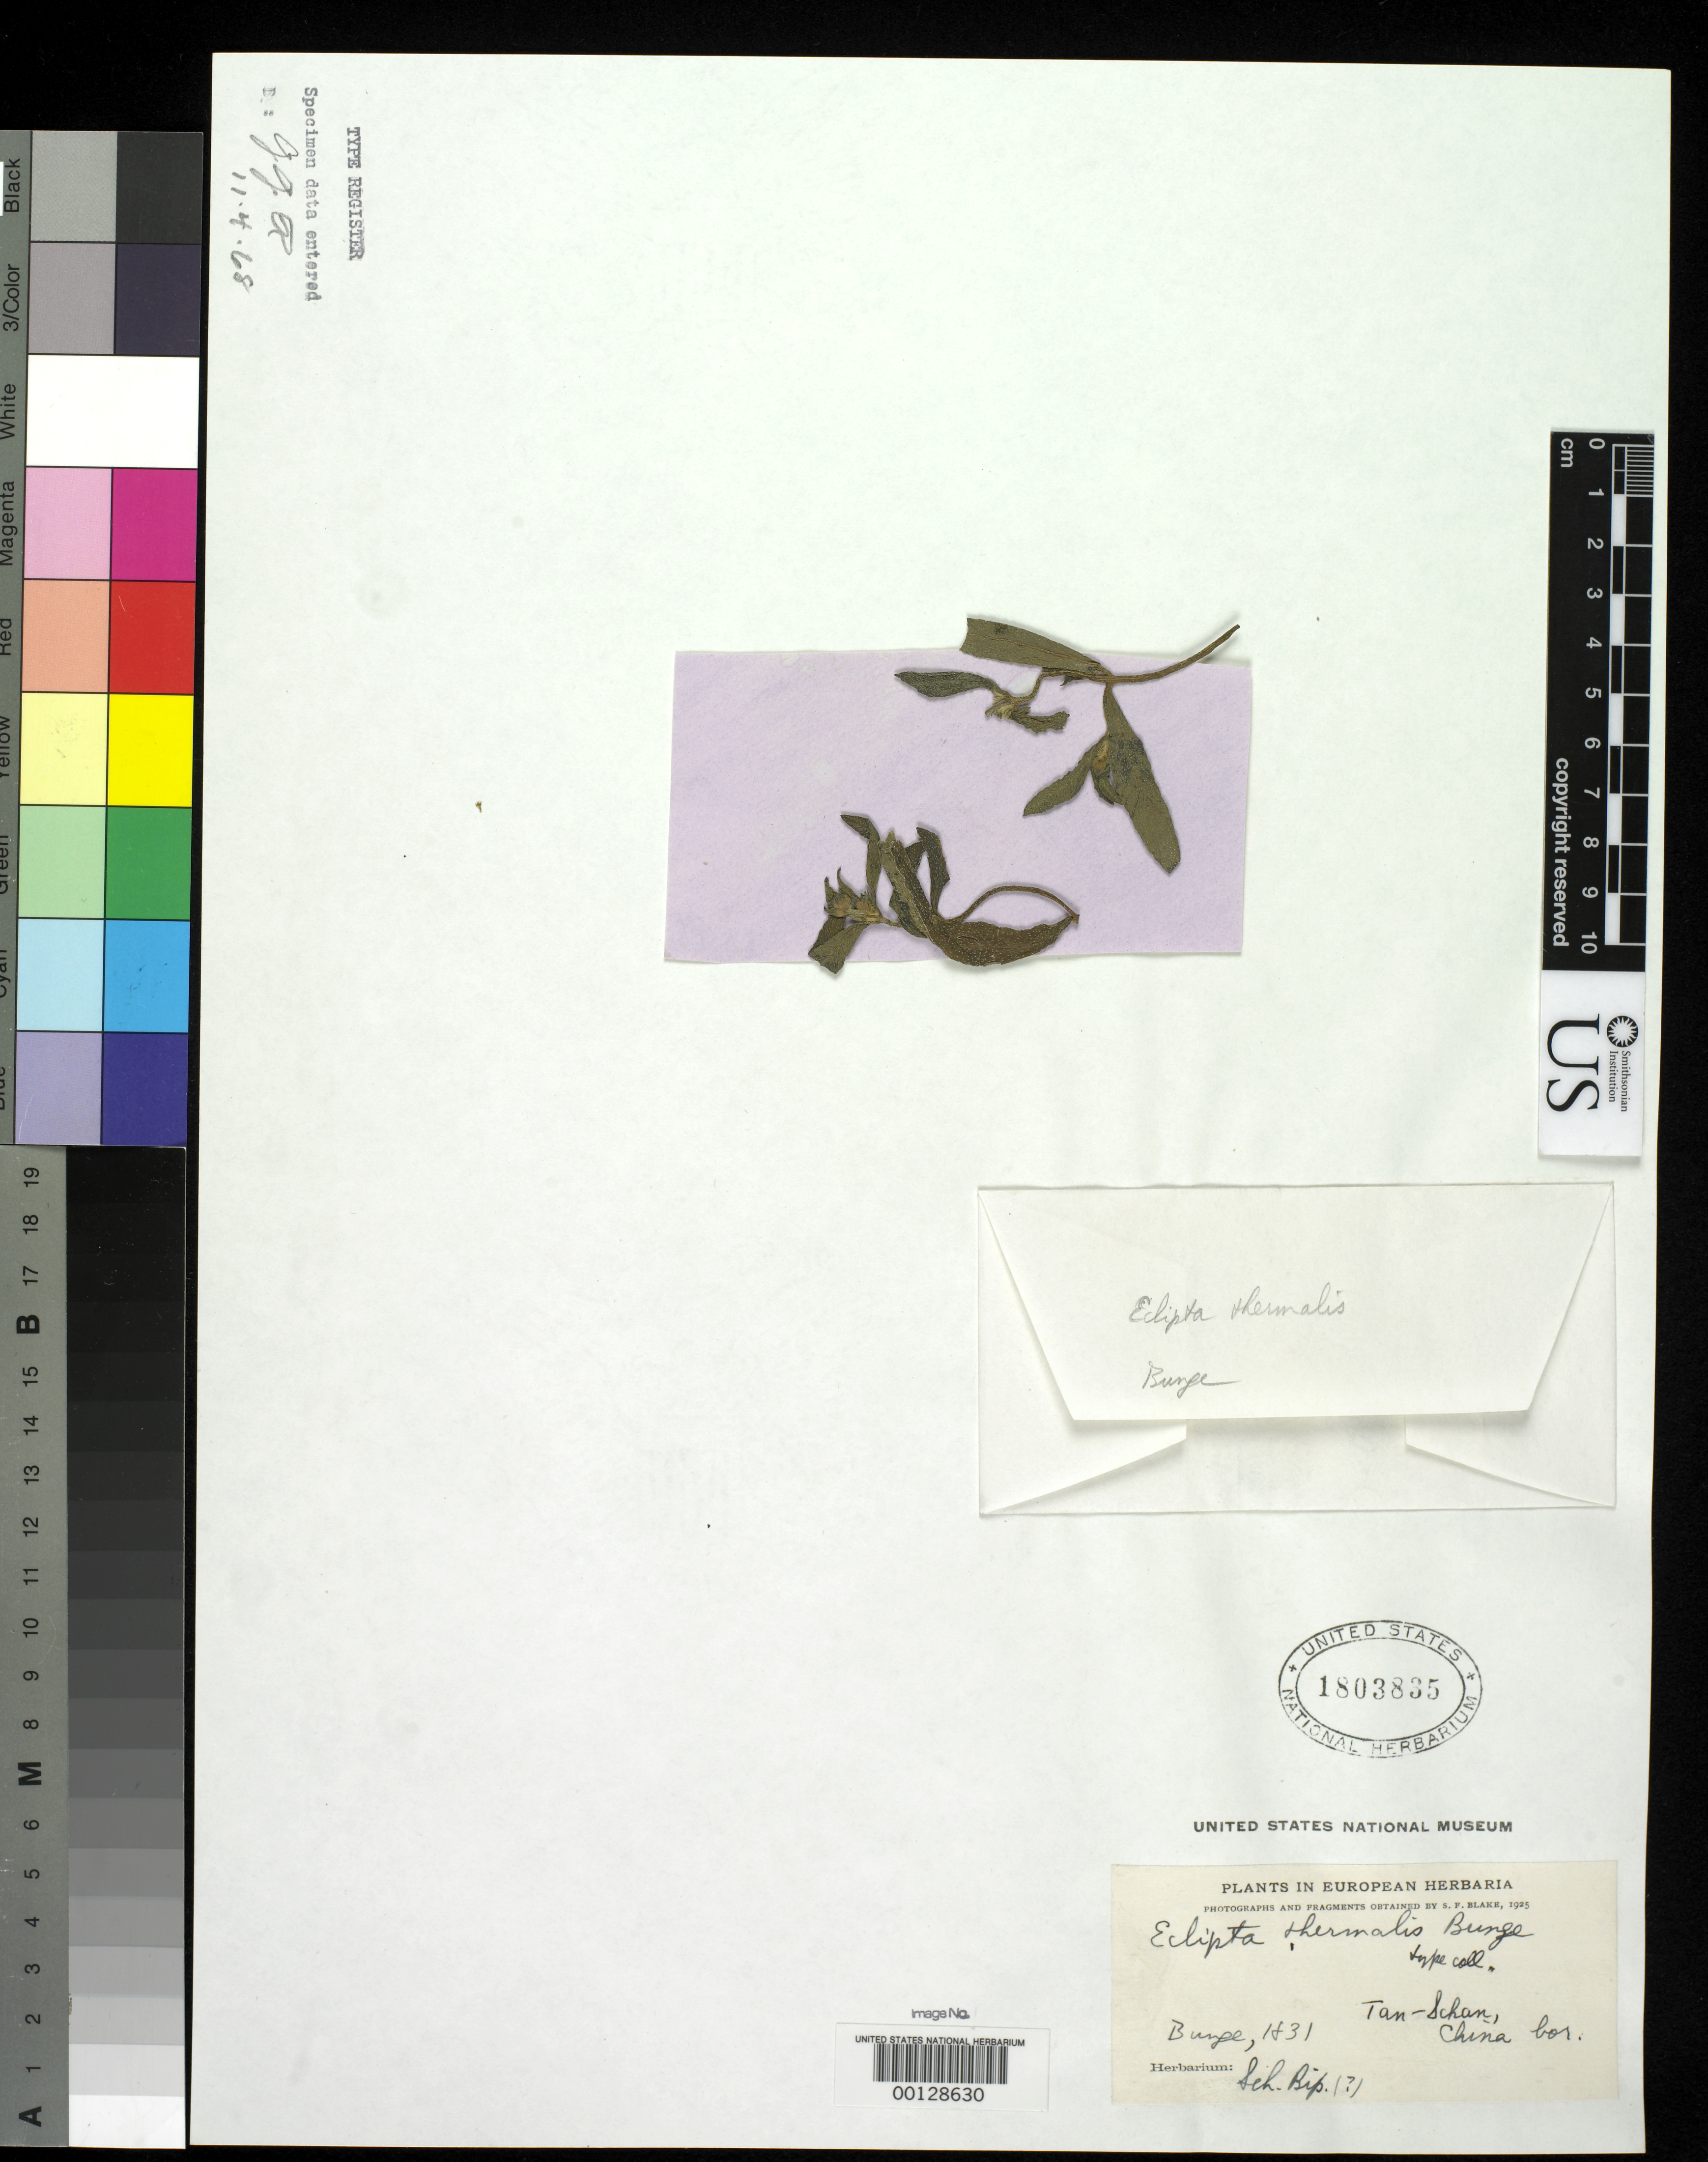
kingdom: Plantae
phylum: Tracheophyta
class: Magnoliopsida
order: Asterales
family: Asteraceae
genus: Eclipta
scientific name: Eclipta thermalis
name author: Bunge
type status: Type Material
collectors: A. Bunge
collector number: H 31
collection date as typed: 1831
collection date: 1831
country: China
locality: Tanshan.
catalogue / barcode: US 1803835